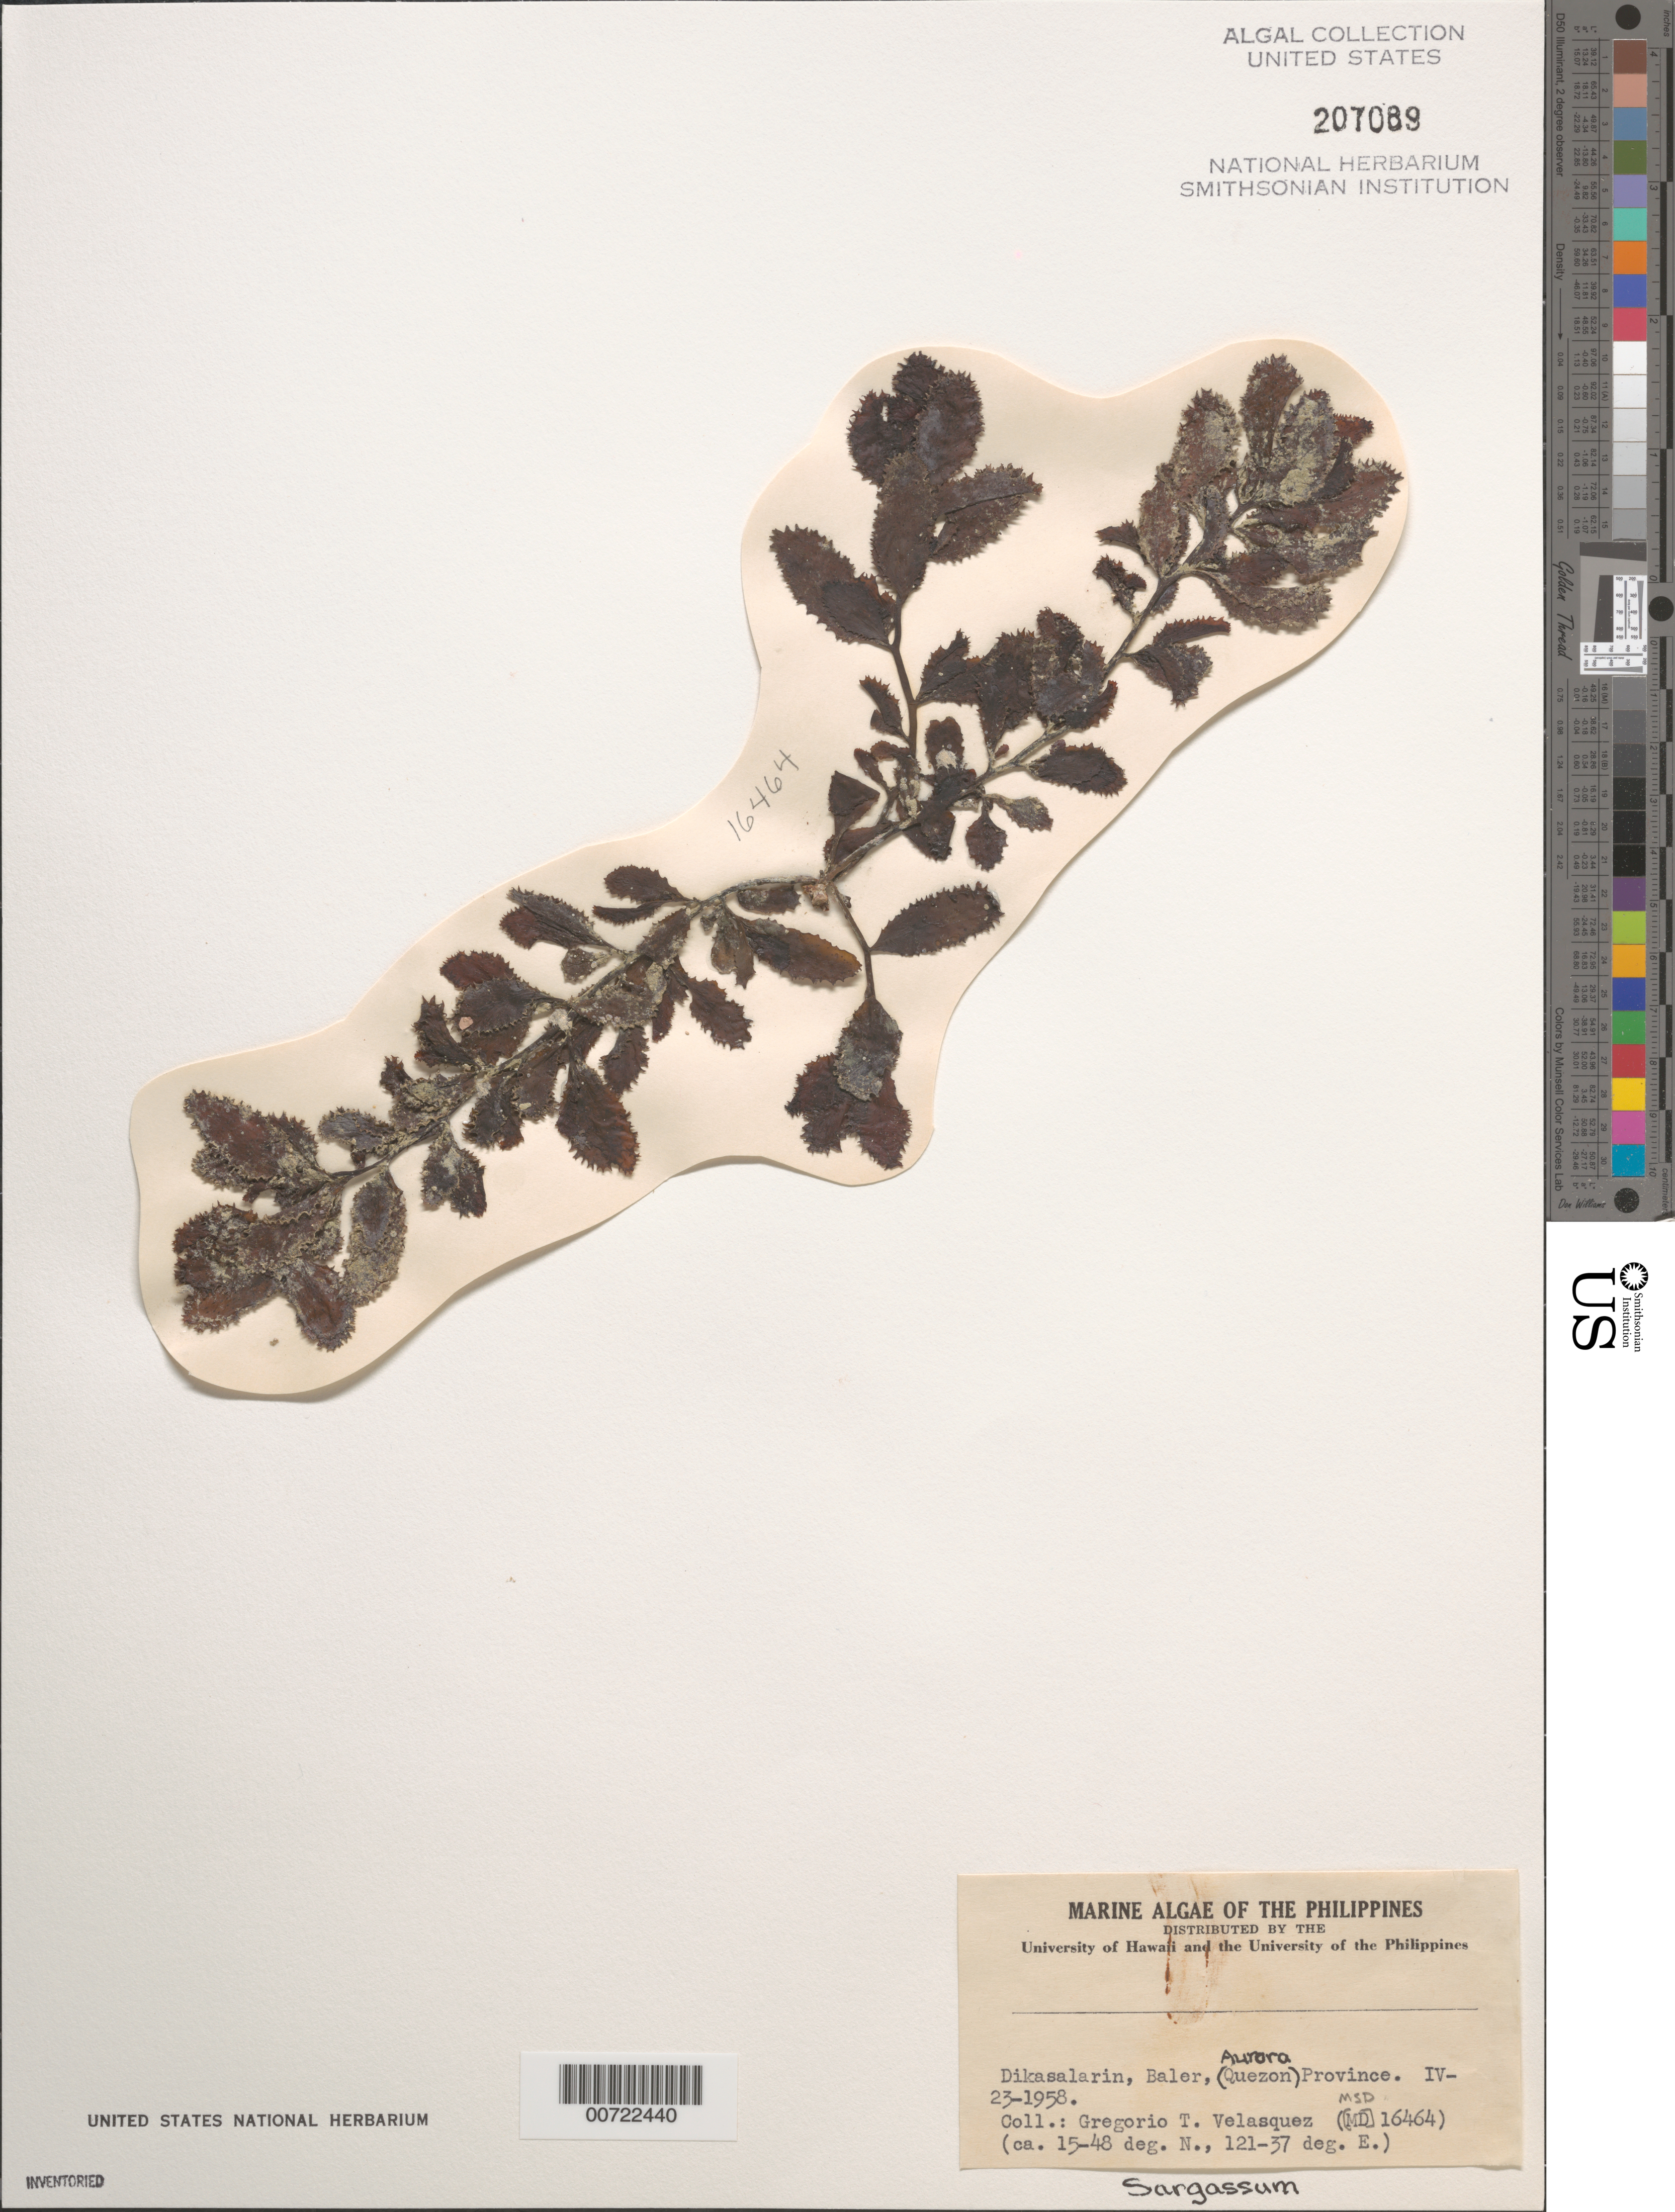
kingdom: Chromista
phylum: Ochrophyta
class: Phaeophyceae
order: Fucales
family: Sargassaceae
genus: Sargassum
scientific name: Sargassum sp.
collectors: G. Velasquez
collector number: MSD 16464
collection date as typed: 23 Apr 1958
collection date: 1958-04-23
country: Philippines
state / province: Central Luzon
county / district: Aurora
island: Luzon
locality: Dikasalarin, Baler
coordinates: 15-48 deg. N., 121-37 deg. E.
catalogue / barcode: US 207089